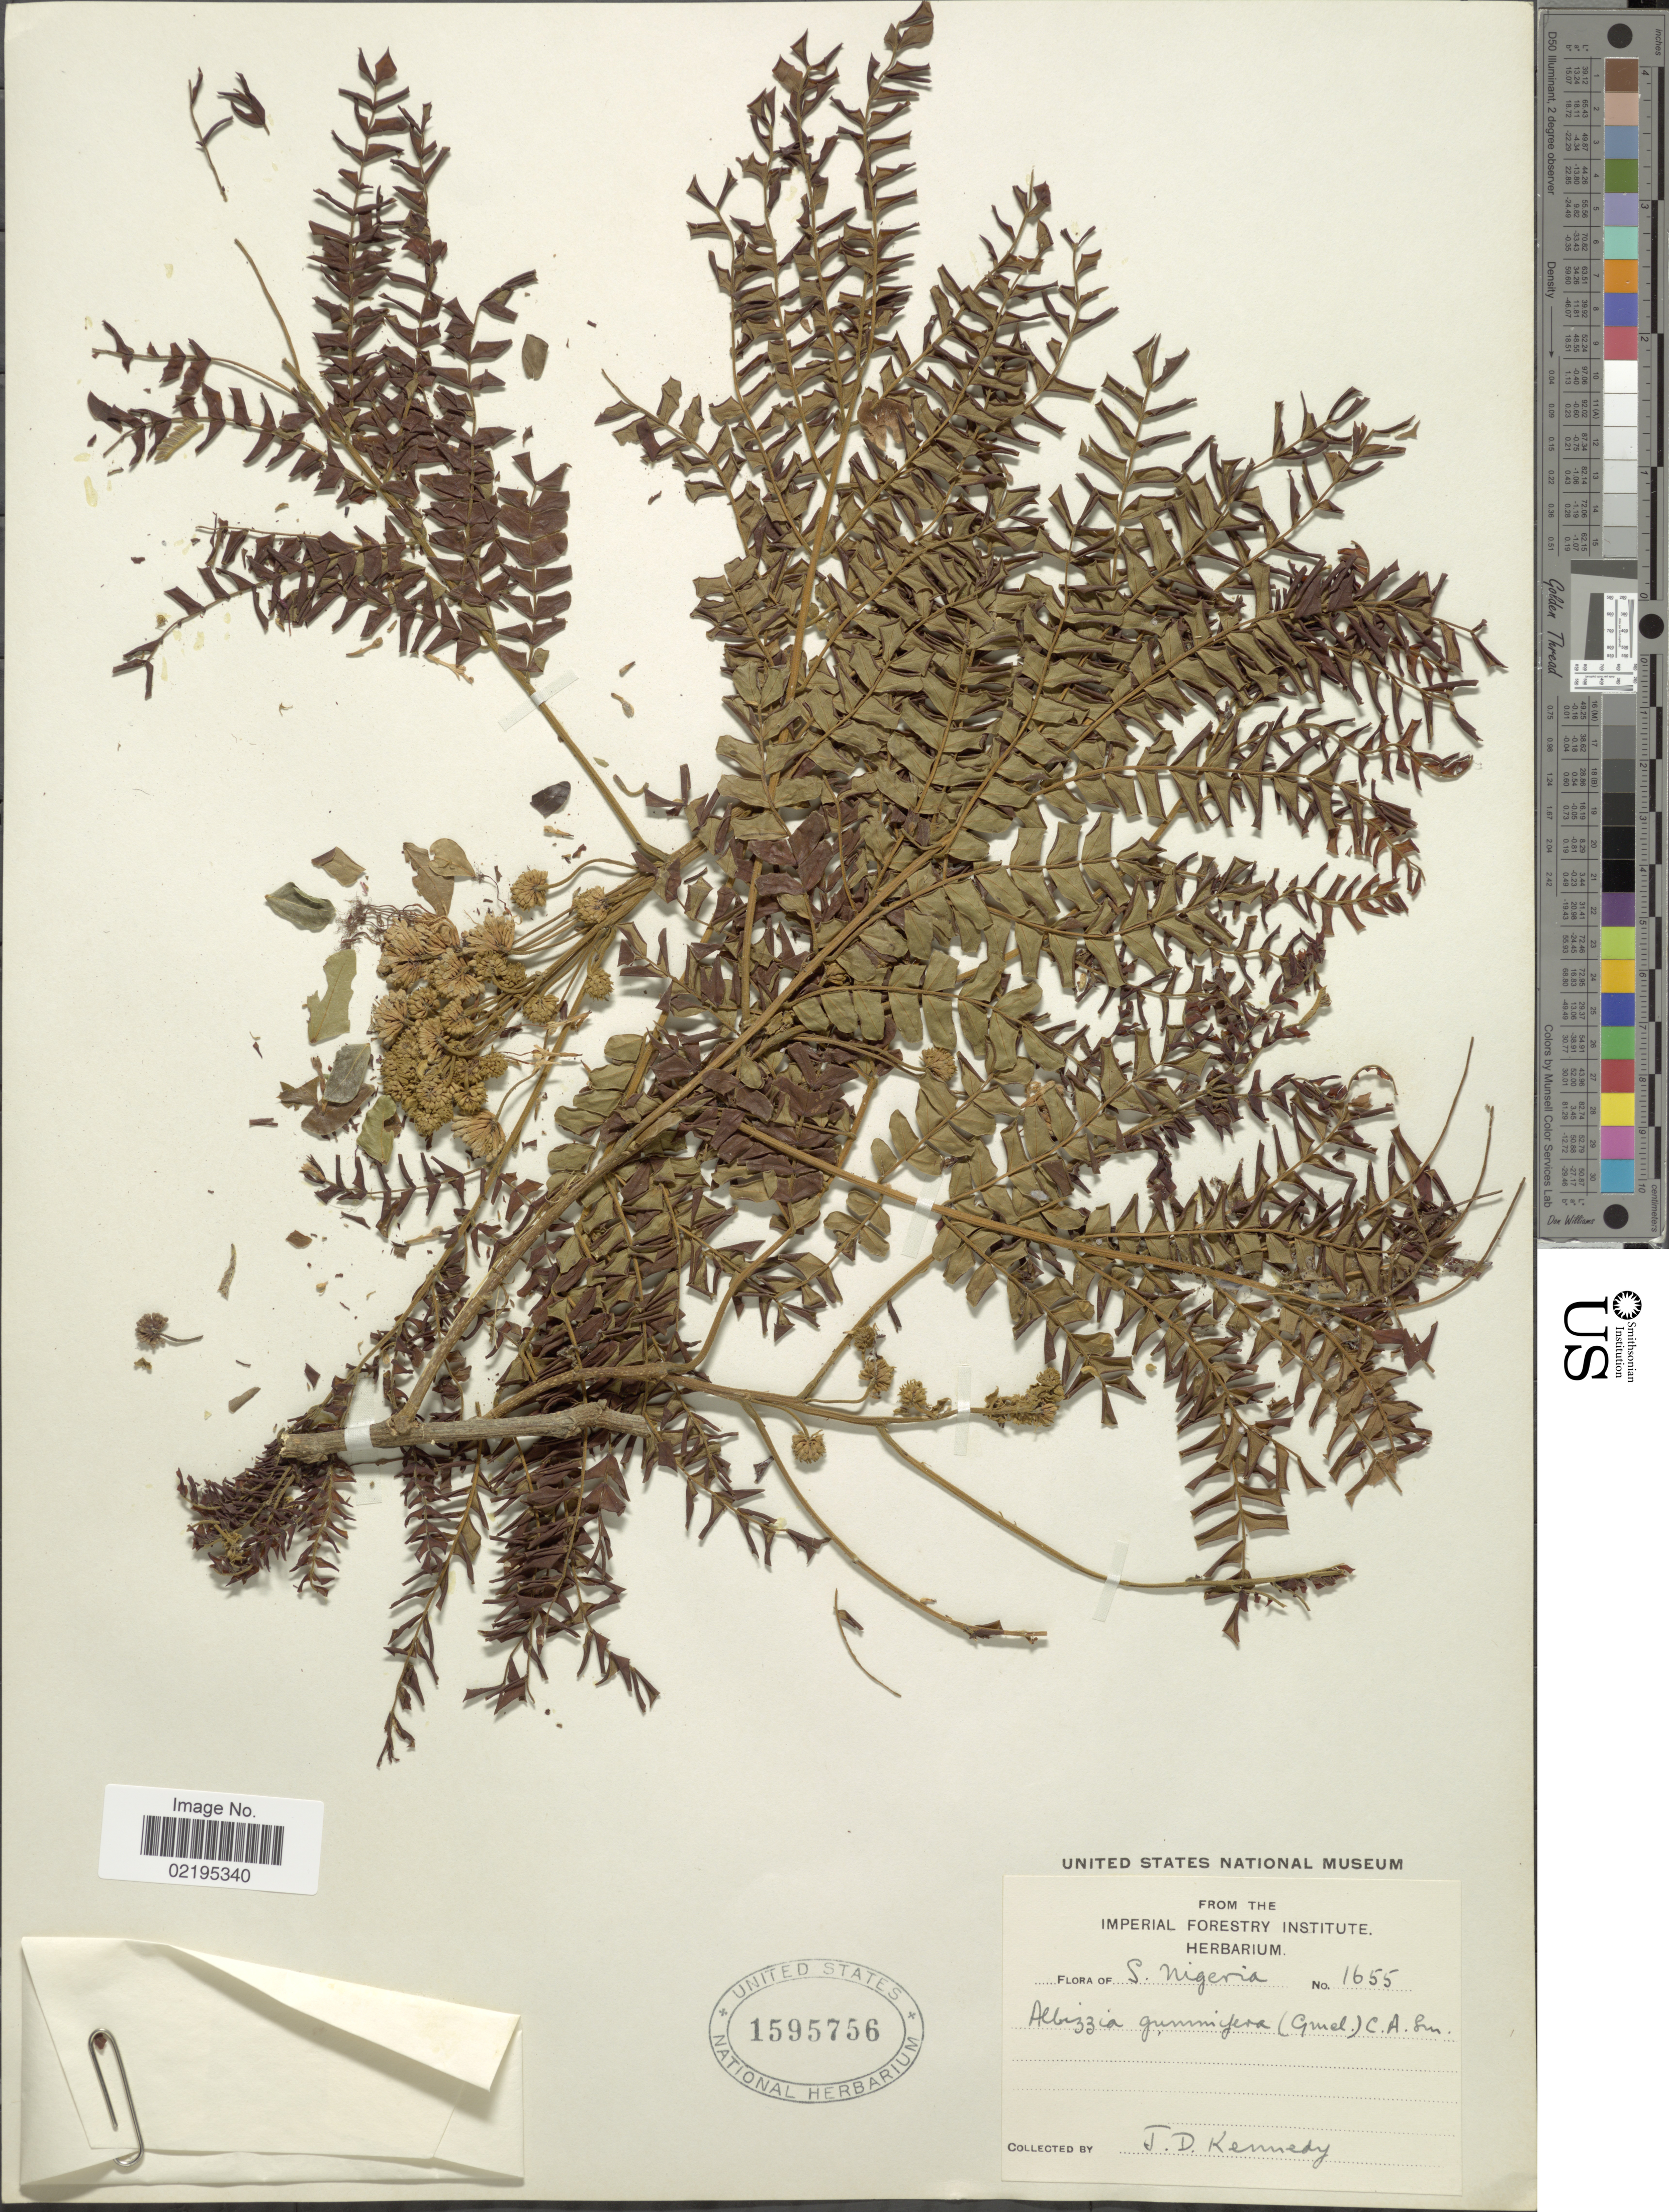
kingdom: Plantae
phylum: Tracheophyta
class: Magnoliopsida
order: Fabales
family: Fabaceae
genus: Albizia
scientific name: Albizia gummifera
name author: (J.F. Gmel.) C.A. Sm.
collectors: J. D. Kennedy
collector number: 1655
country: Nigeria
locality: S, Nigeria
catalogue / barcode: US 1595756